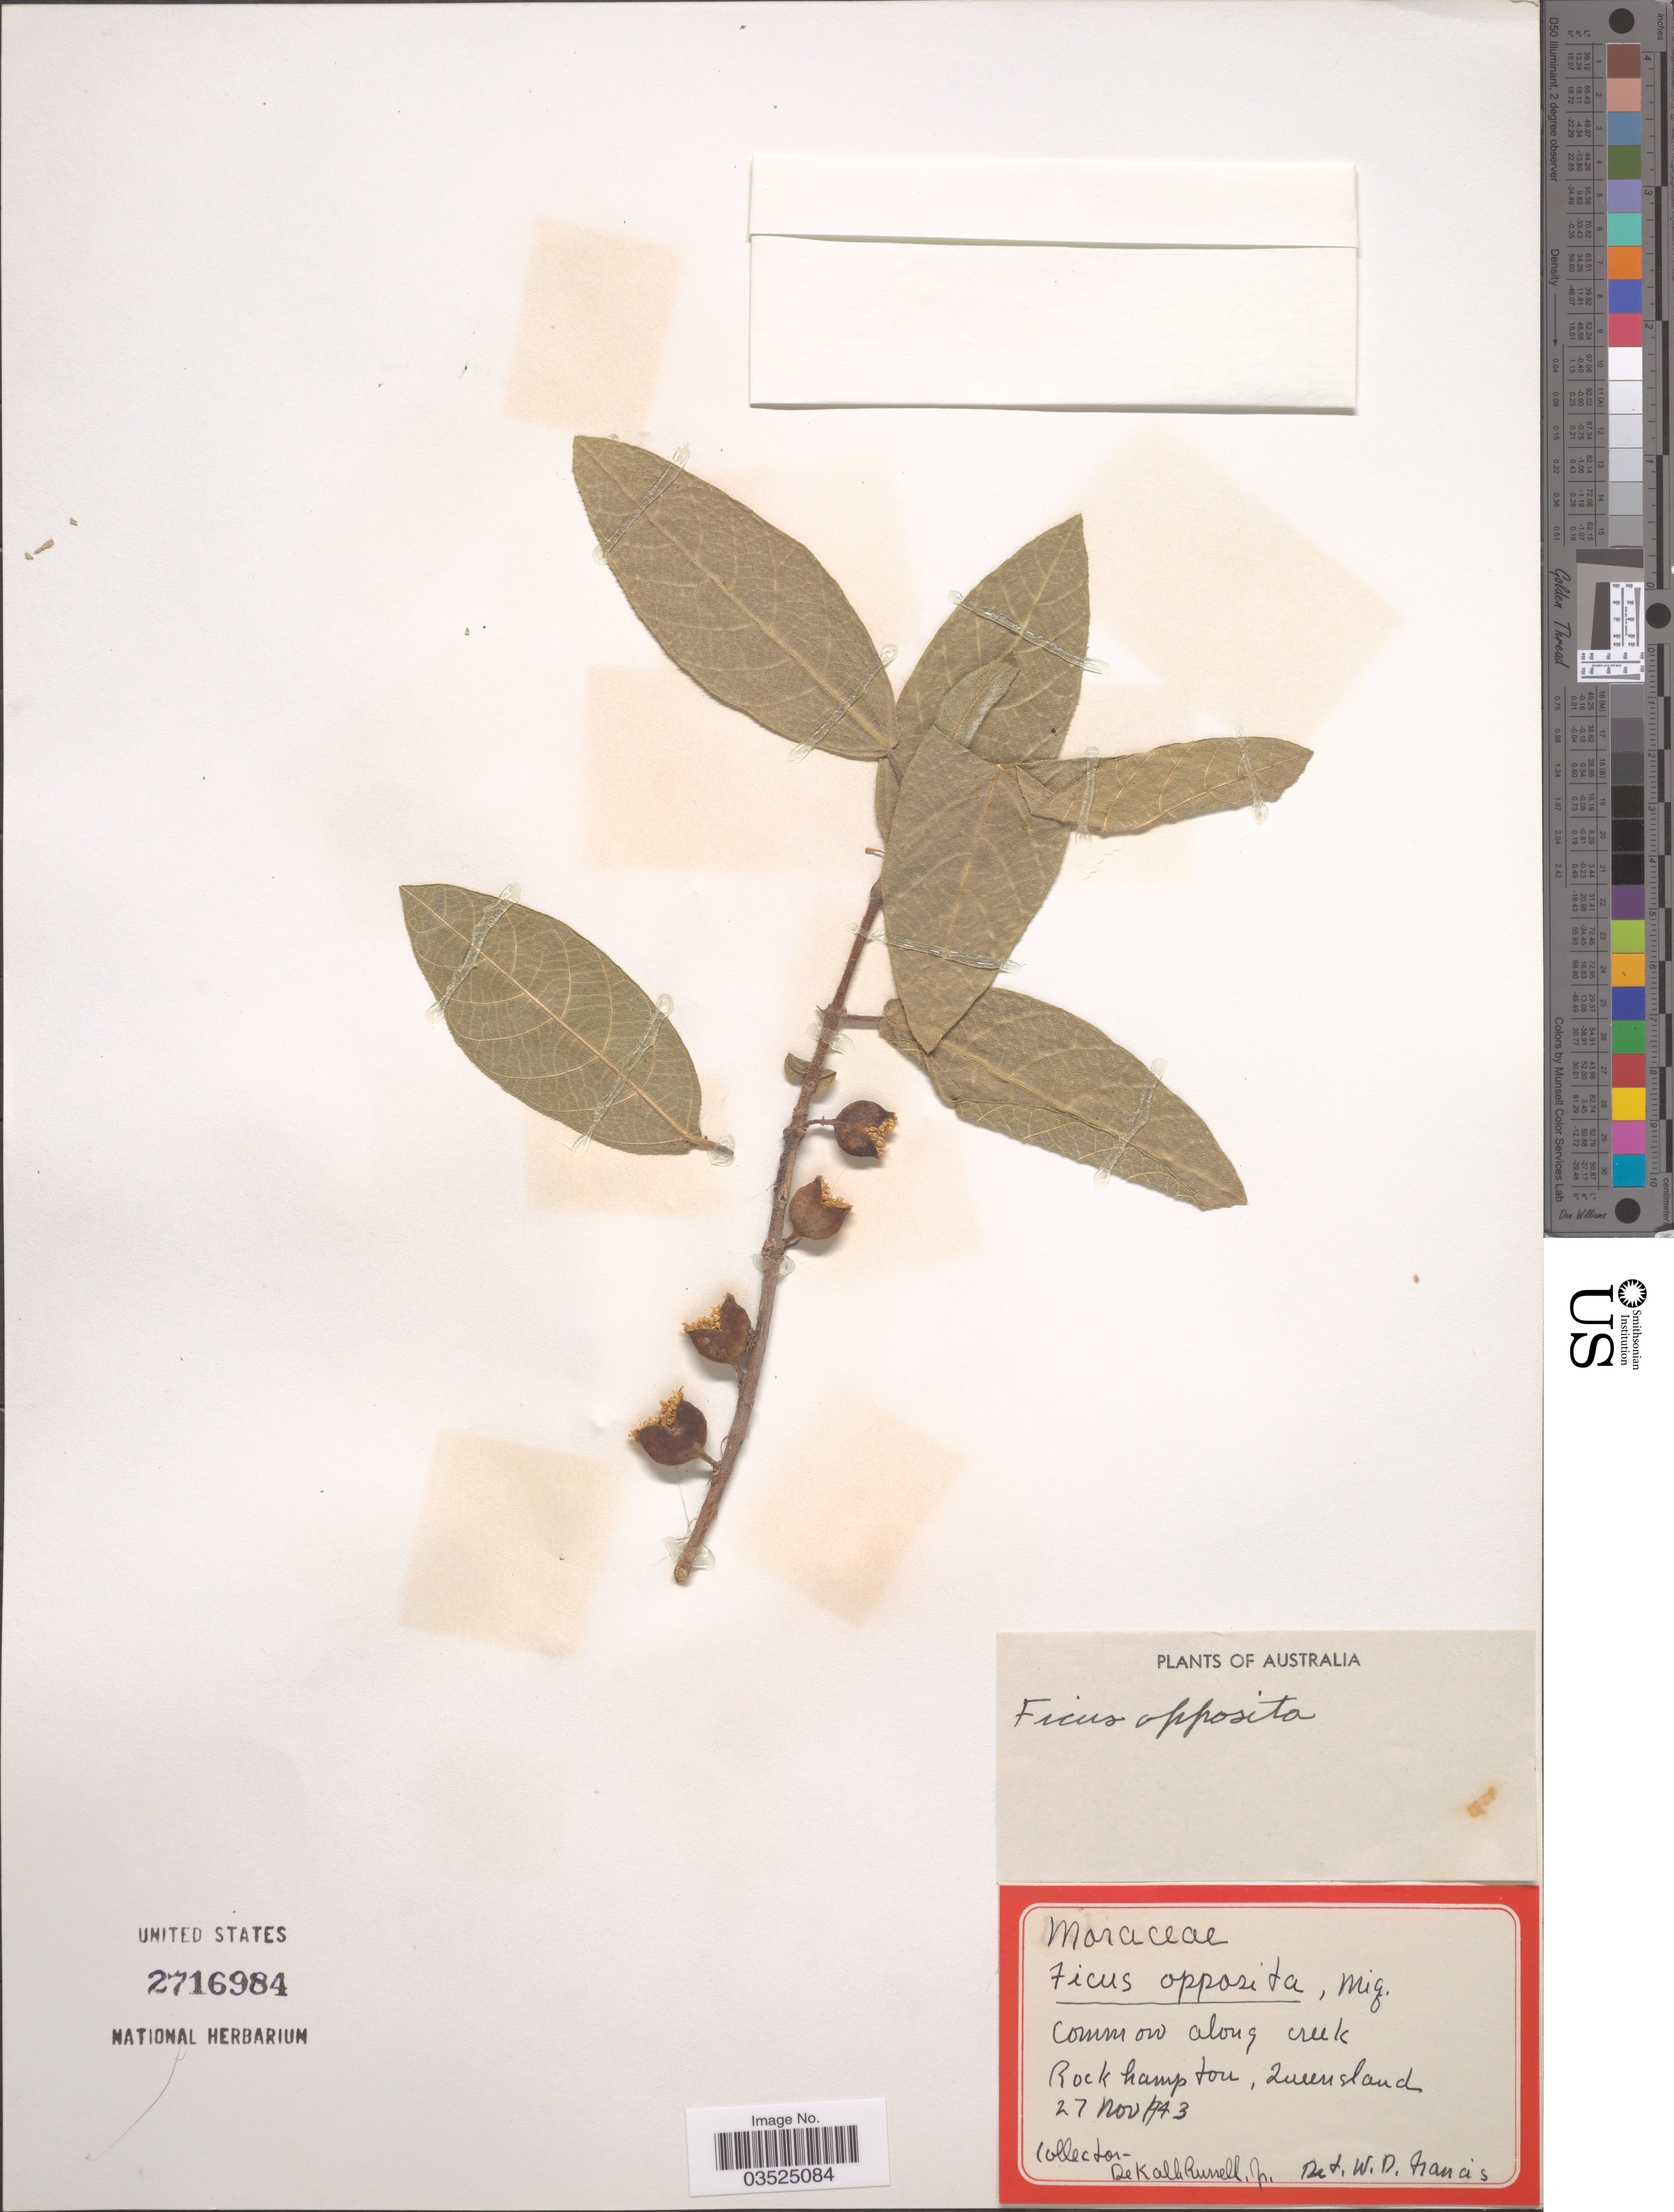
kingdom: Plantae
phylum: Tracheophyta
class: Magnoliopsida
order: Rosales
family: Moraceae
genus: Ficus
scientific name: Ficus opposita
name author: Miq.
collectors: D. K. Russell Jr.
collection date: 1943-11-27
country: Australia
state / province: Queensland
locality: Rockhampton.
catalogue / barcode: US 2716984